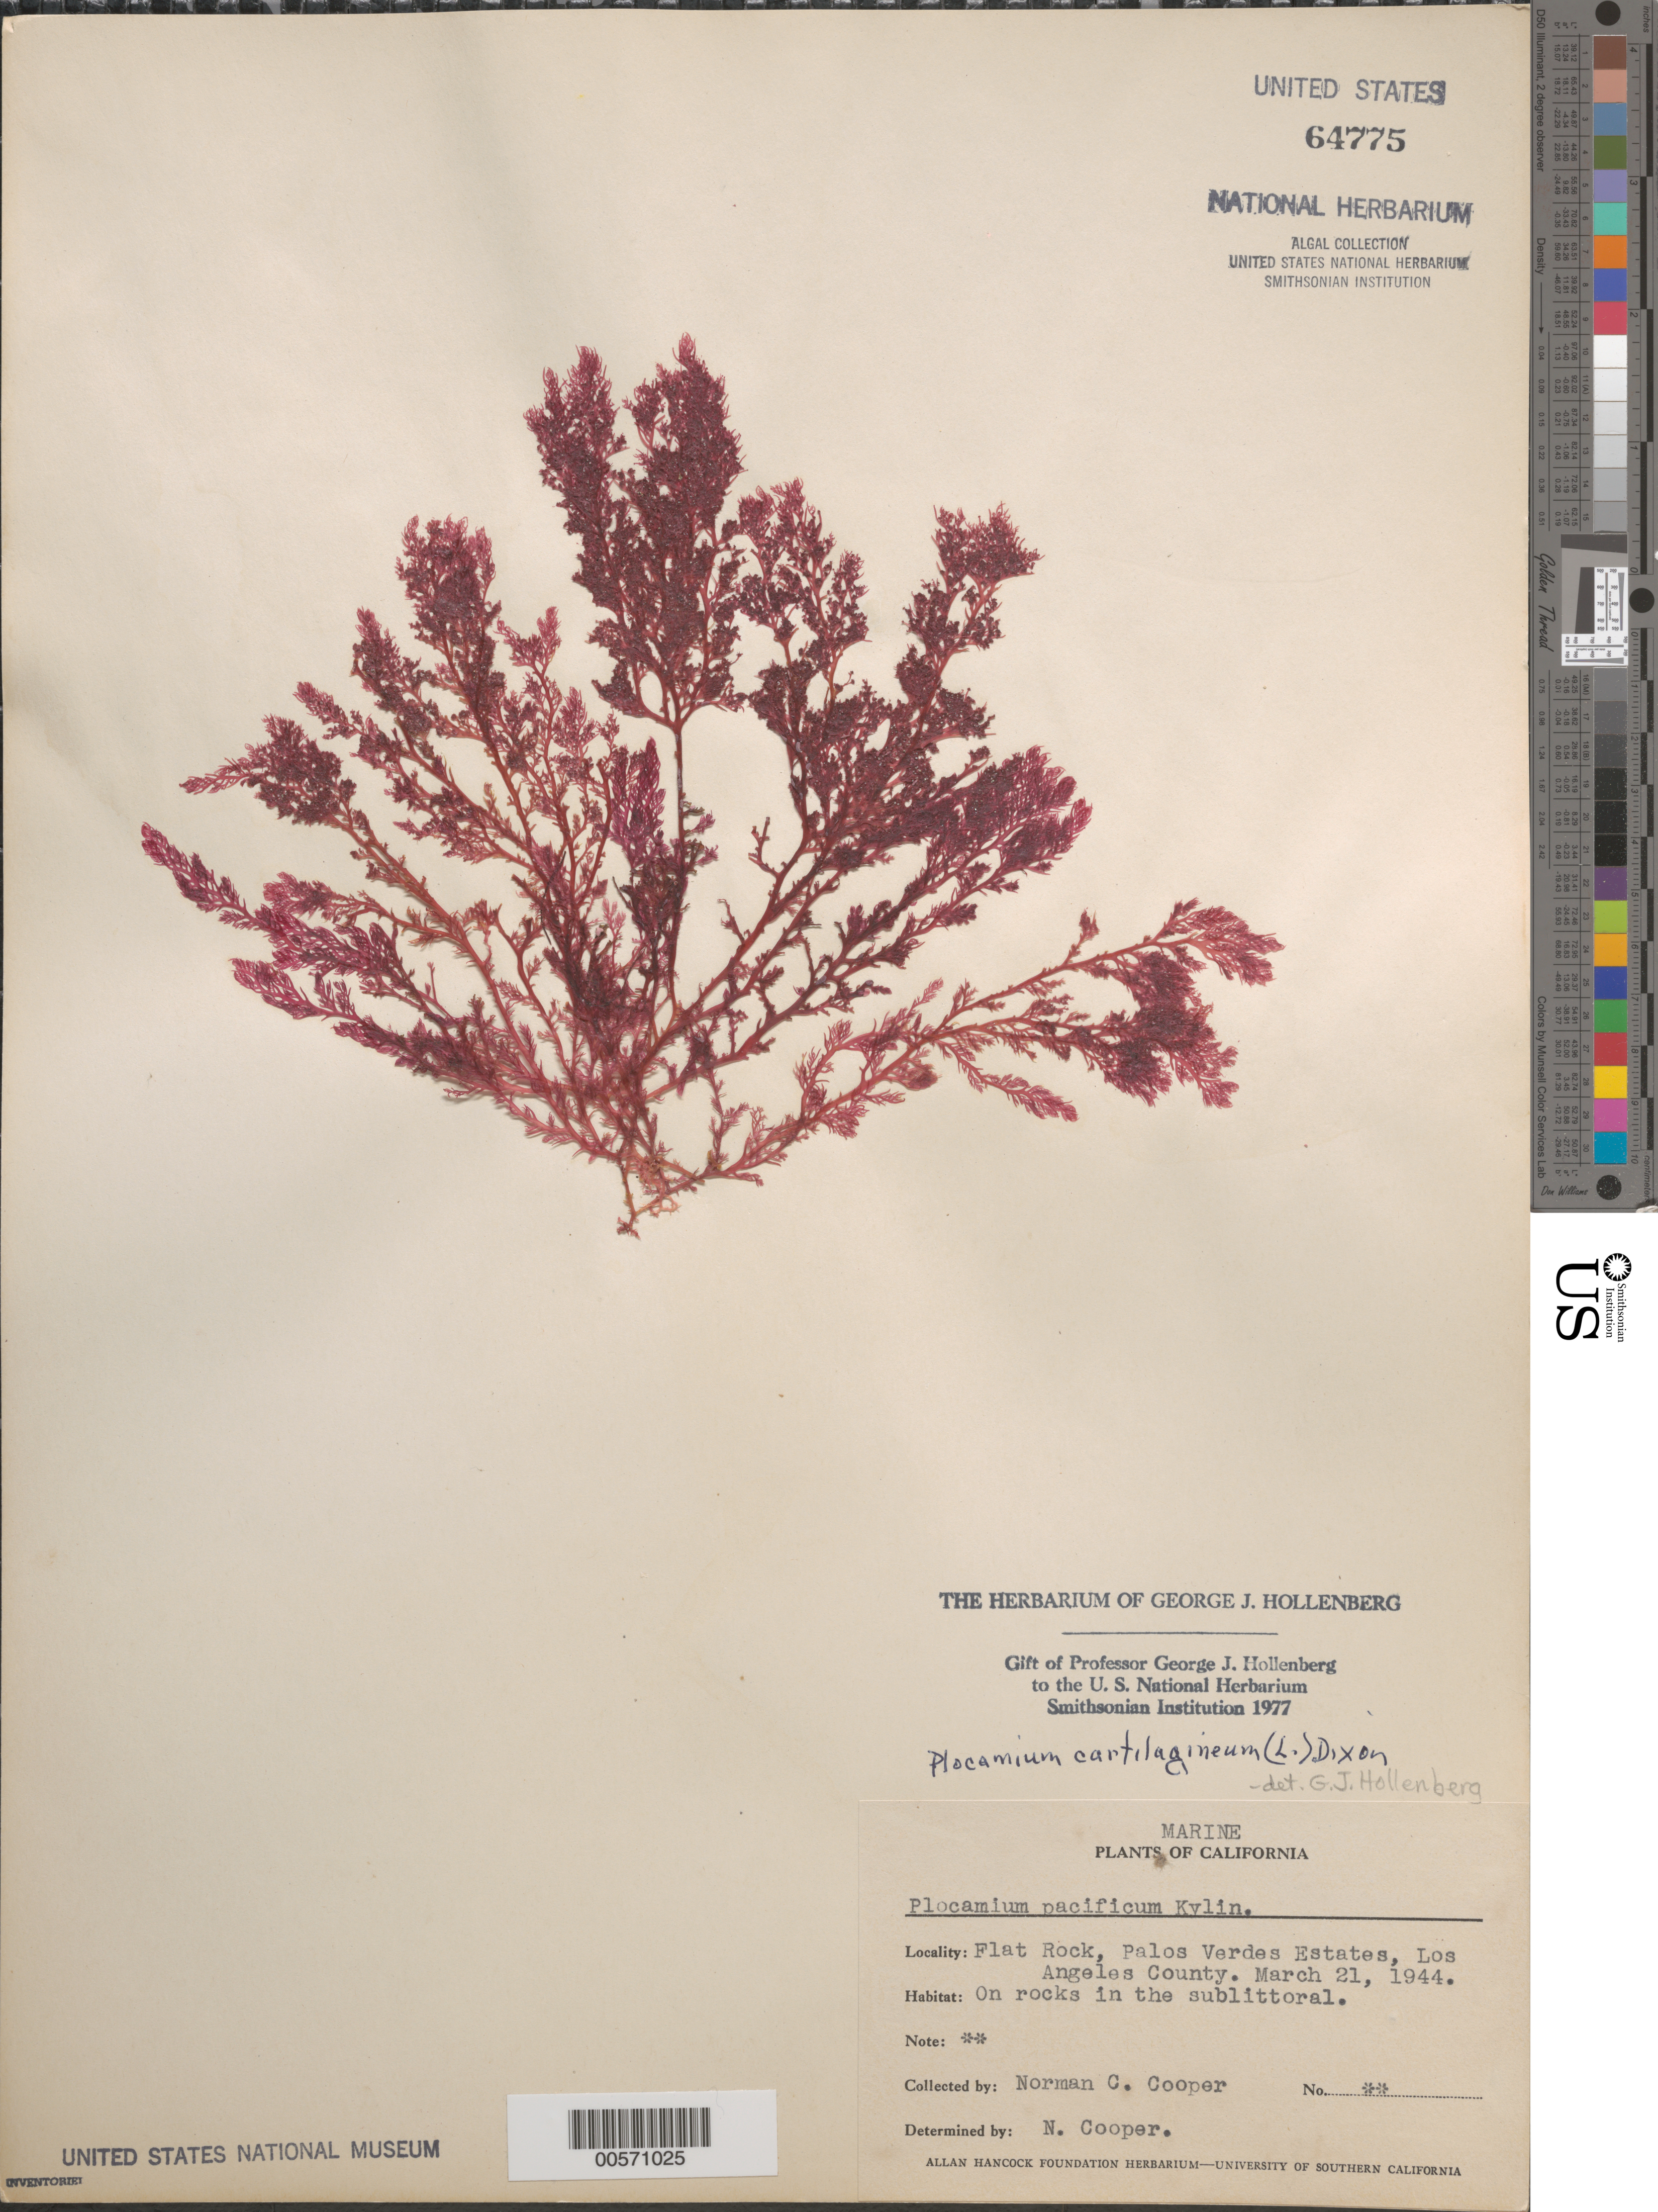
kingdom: Plantae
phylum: Rhodophyta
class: Florideophyceae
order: Plocamiales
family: Plocamiaceae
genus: Plocamium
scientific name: Plocamium cartilagineum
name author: (L.) P.S. Dixon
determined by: Hollenberg, George J.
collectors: N. Cooper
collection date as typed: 21 Mar 1944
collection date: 1944-03-21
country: United States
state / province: California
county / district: Los Angeles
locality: Flat Rock, Palos Verdes Estates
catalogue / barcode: US 64775